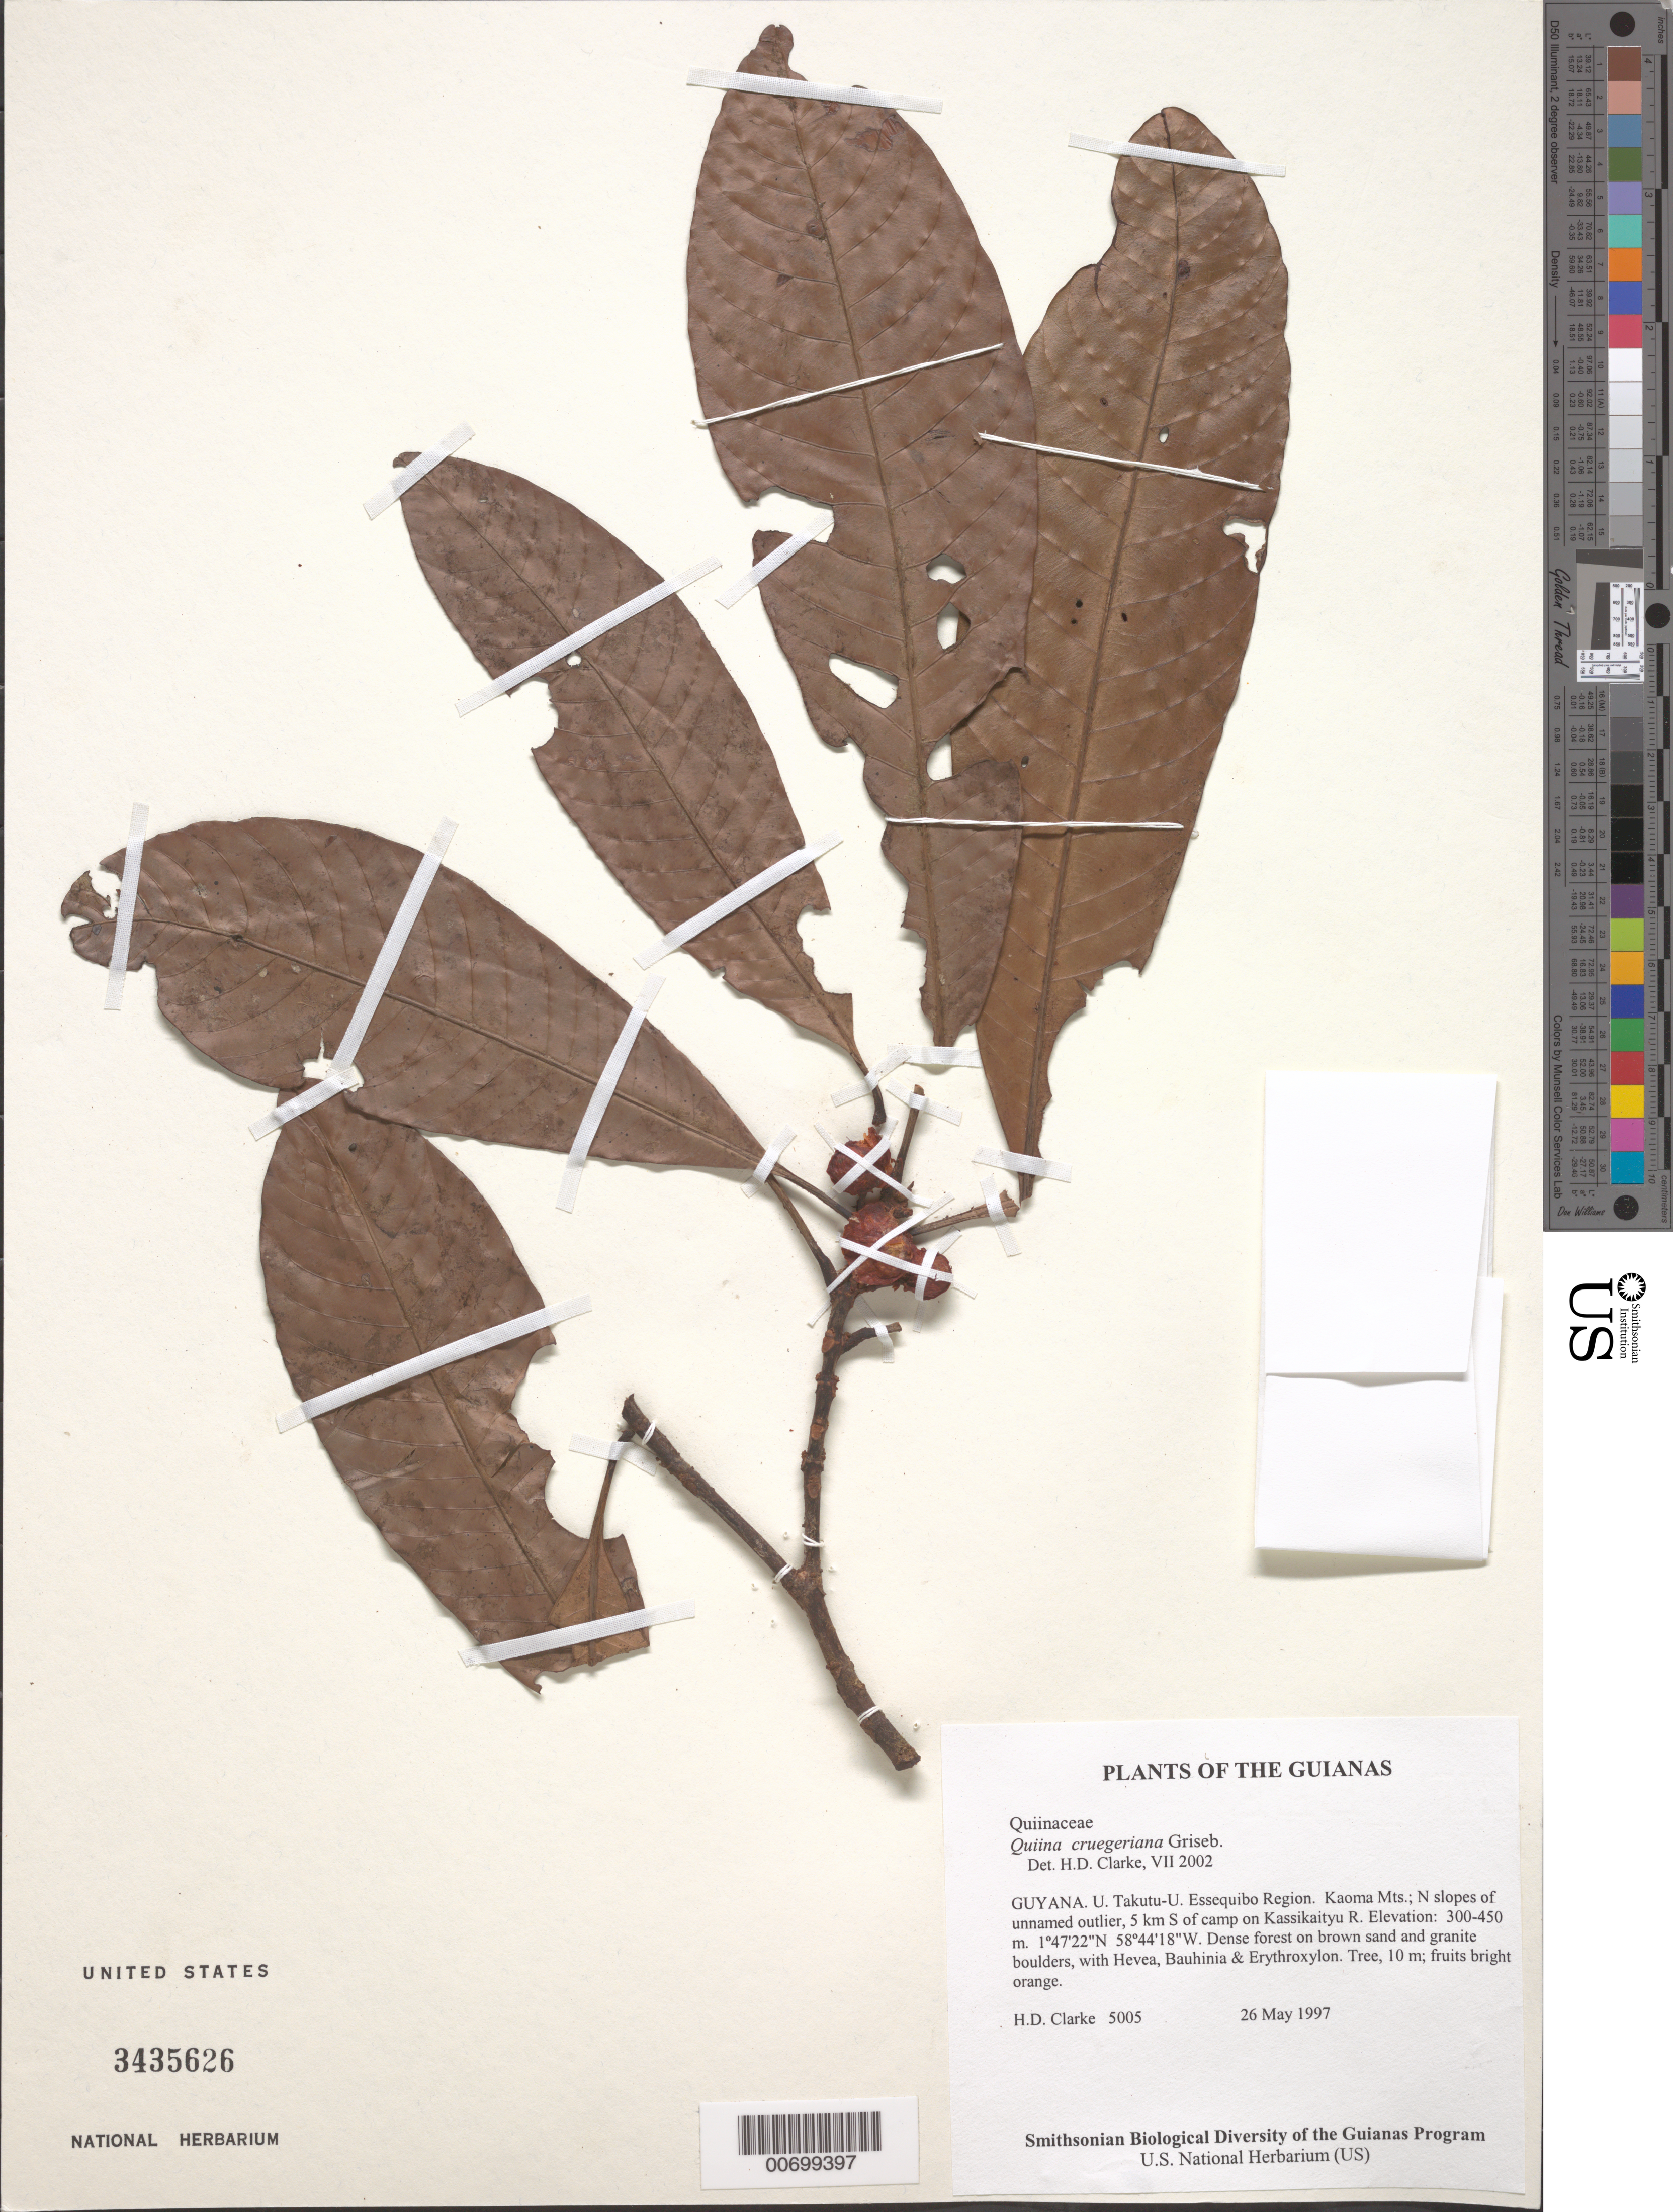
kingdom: Plantae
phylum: Tracheophyta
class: Magnoliopsida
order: Malpighiales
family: Quiinaceae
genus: Quiina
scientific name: Quiina cruegeriana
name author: Griseb.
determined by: Clarke, H. D., University of North Carolina (Asheville)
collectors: H. D. Clarke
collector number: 5005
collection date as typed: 26 May 1997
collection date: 1997-05-26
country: Guyana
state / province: U. Takutu-U. Essequibo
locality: Kaoma Mts.; N slopes of unnamed outlier, 5 km S of camp on Kassikaityu R.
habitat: Dense forest on brown sand and granite boulders, with Hevea, Bauhinia & Erythroxylum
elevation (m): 300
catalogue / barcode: US 3435626